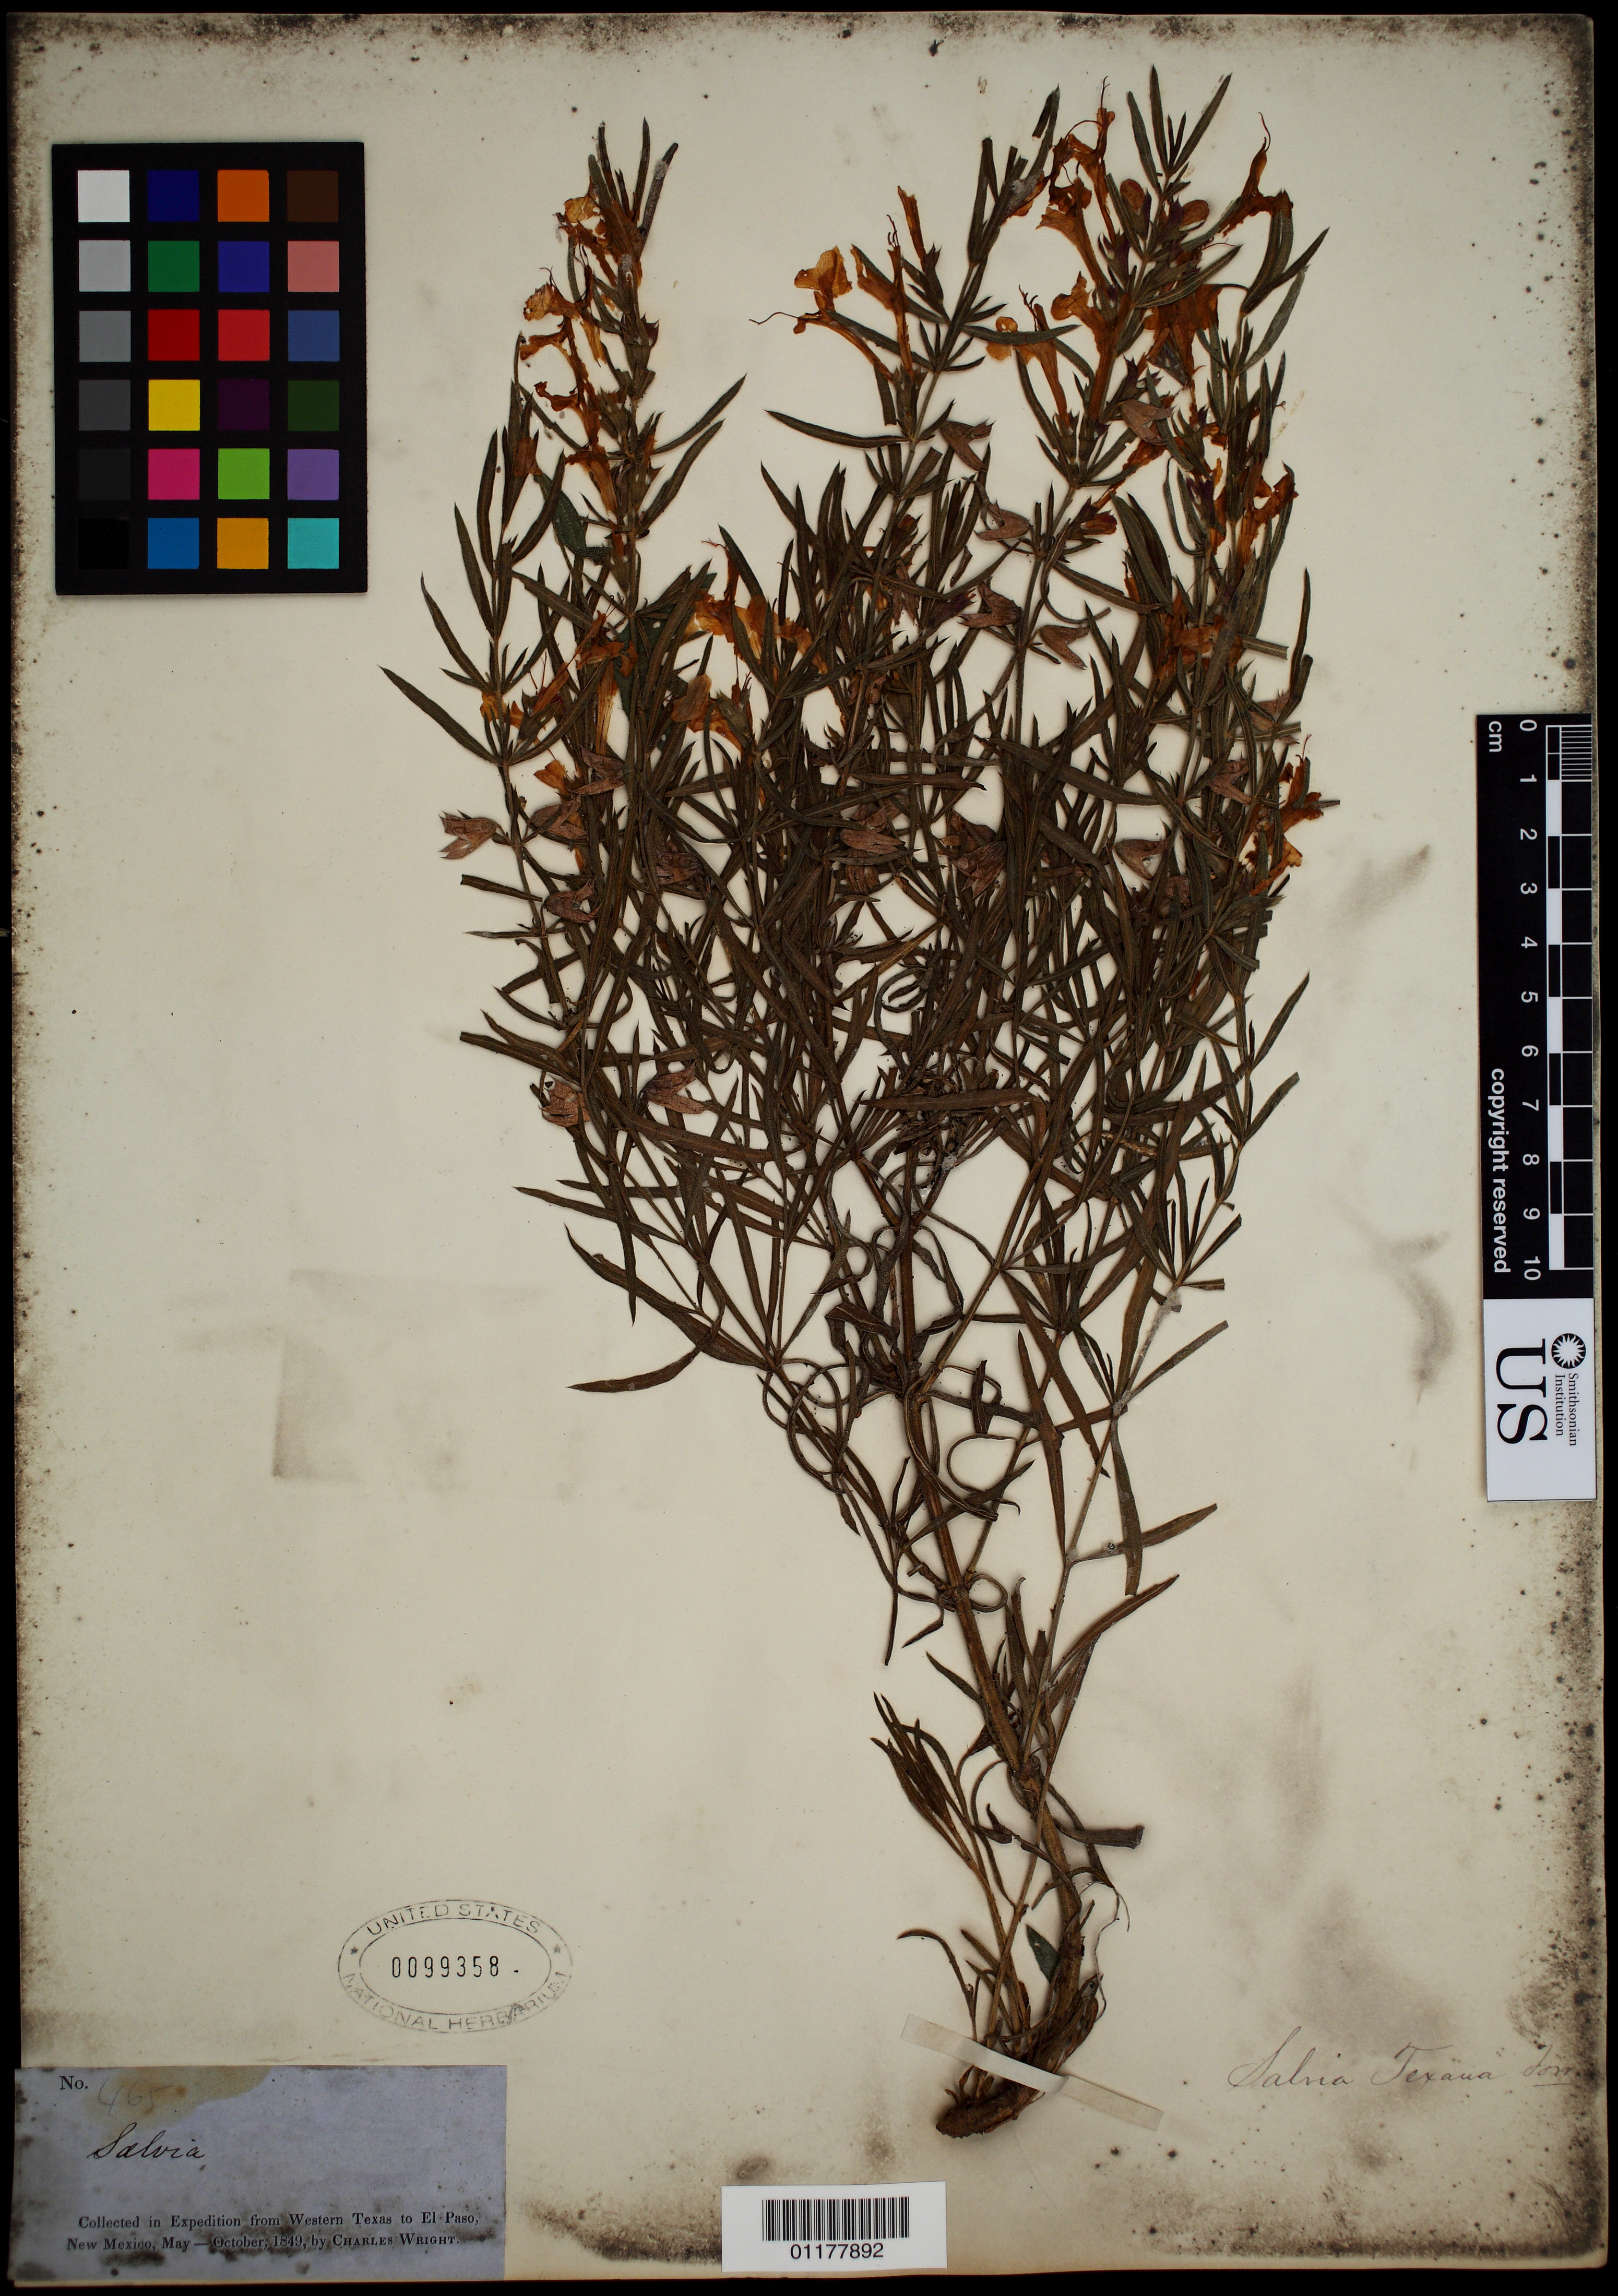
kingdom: Plantae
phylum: Tracheophyta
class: Magnoliopsida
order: Lamiales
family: Lamiaceae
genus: Salvia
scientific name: Salvia texana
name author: (Scheele) Torr.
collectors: C. Wright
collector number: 465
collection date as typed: May 1849 to -- Oct 1849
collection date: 1849-05/1849-10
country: United States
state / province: New Mexico / Texas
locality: from Western Texas to El Paso, New Mexico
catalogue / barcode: US 99358